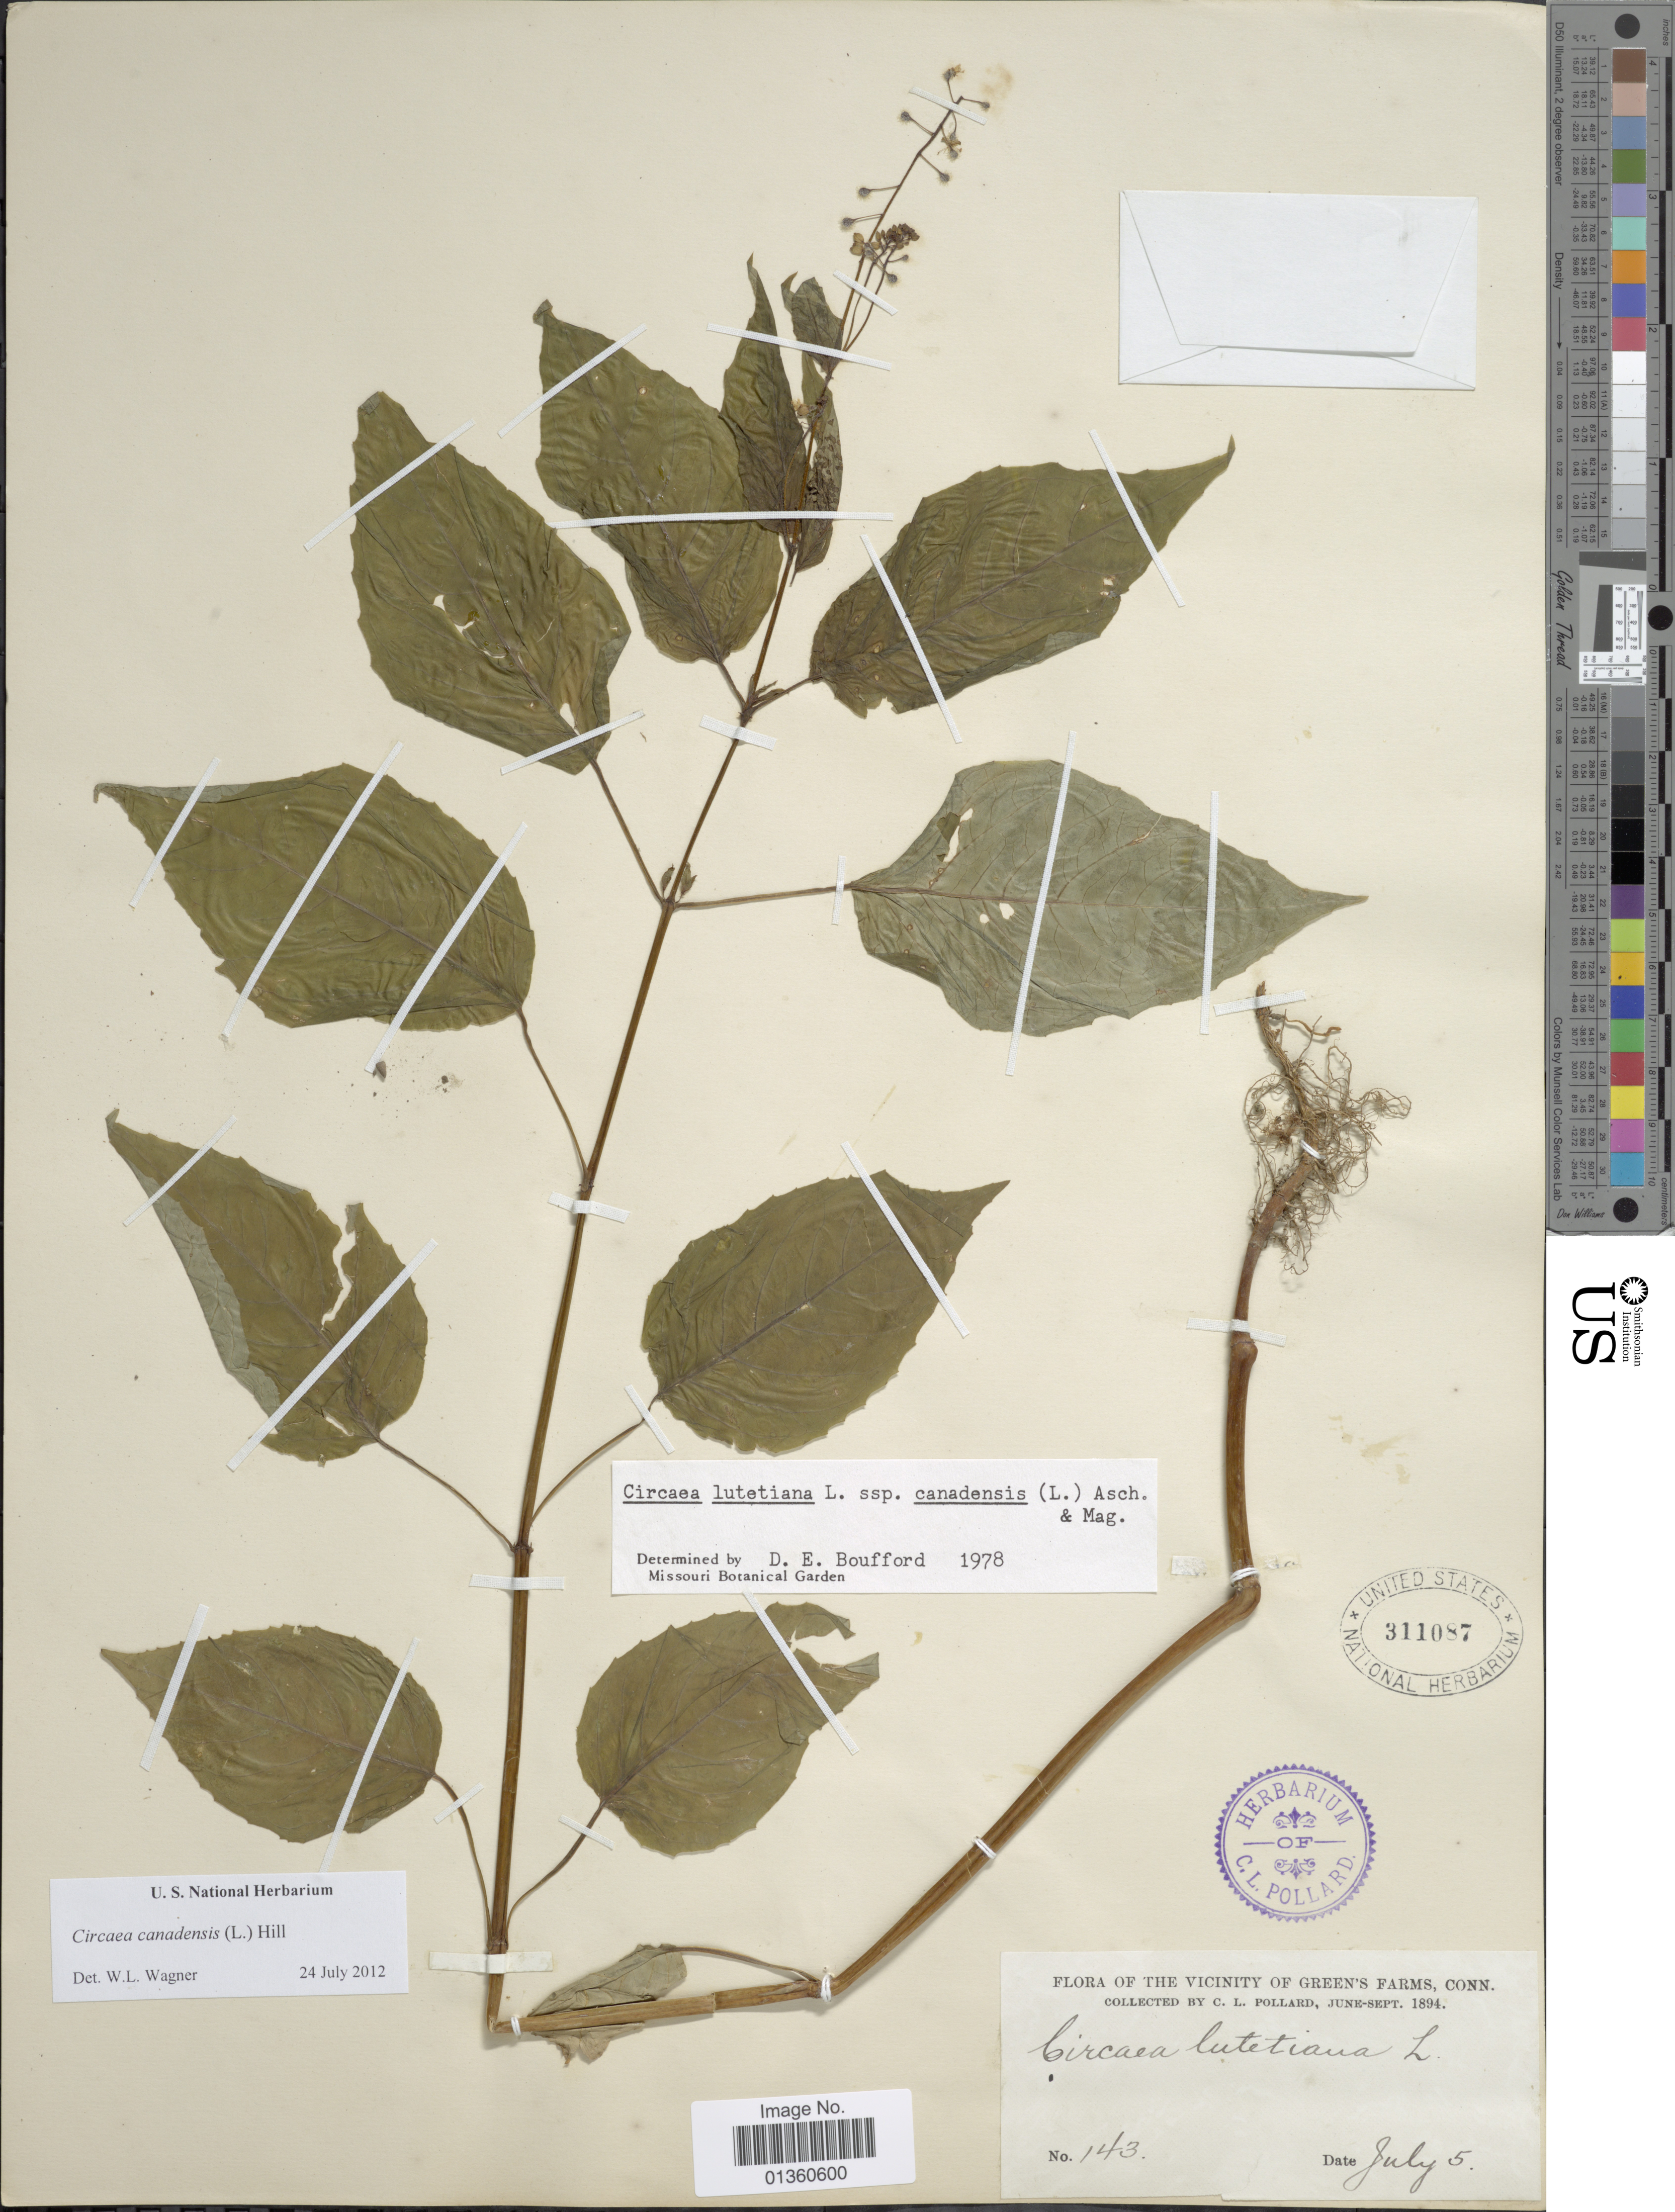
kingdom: Plantae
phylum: Tracheophyta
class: Magnoliopsida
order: Myrtales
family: Onagraceae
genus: Circaea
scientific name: Circaea canadensis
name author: (L.) Hill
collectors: C. L. Pollard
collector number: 143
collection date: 1894-07-05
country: United States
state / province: Connecticut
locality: Vicinity of Green's Farms, Conn.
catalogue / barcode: US 311087